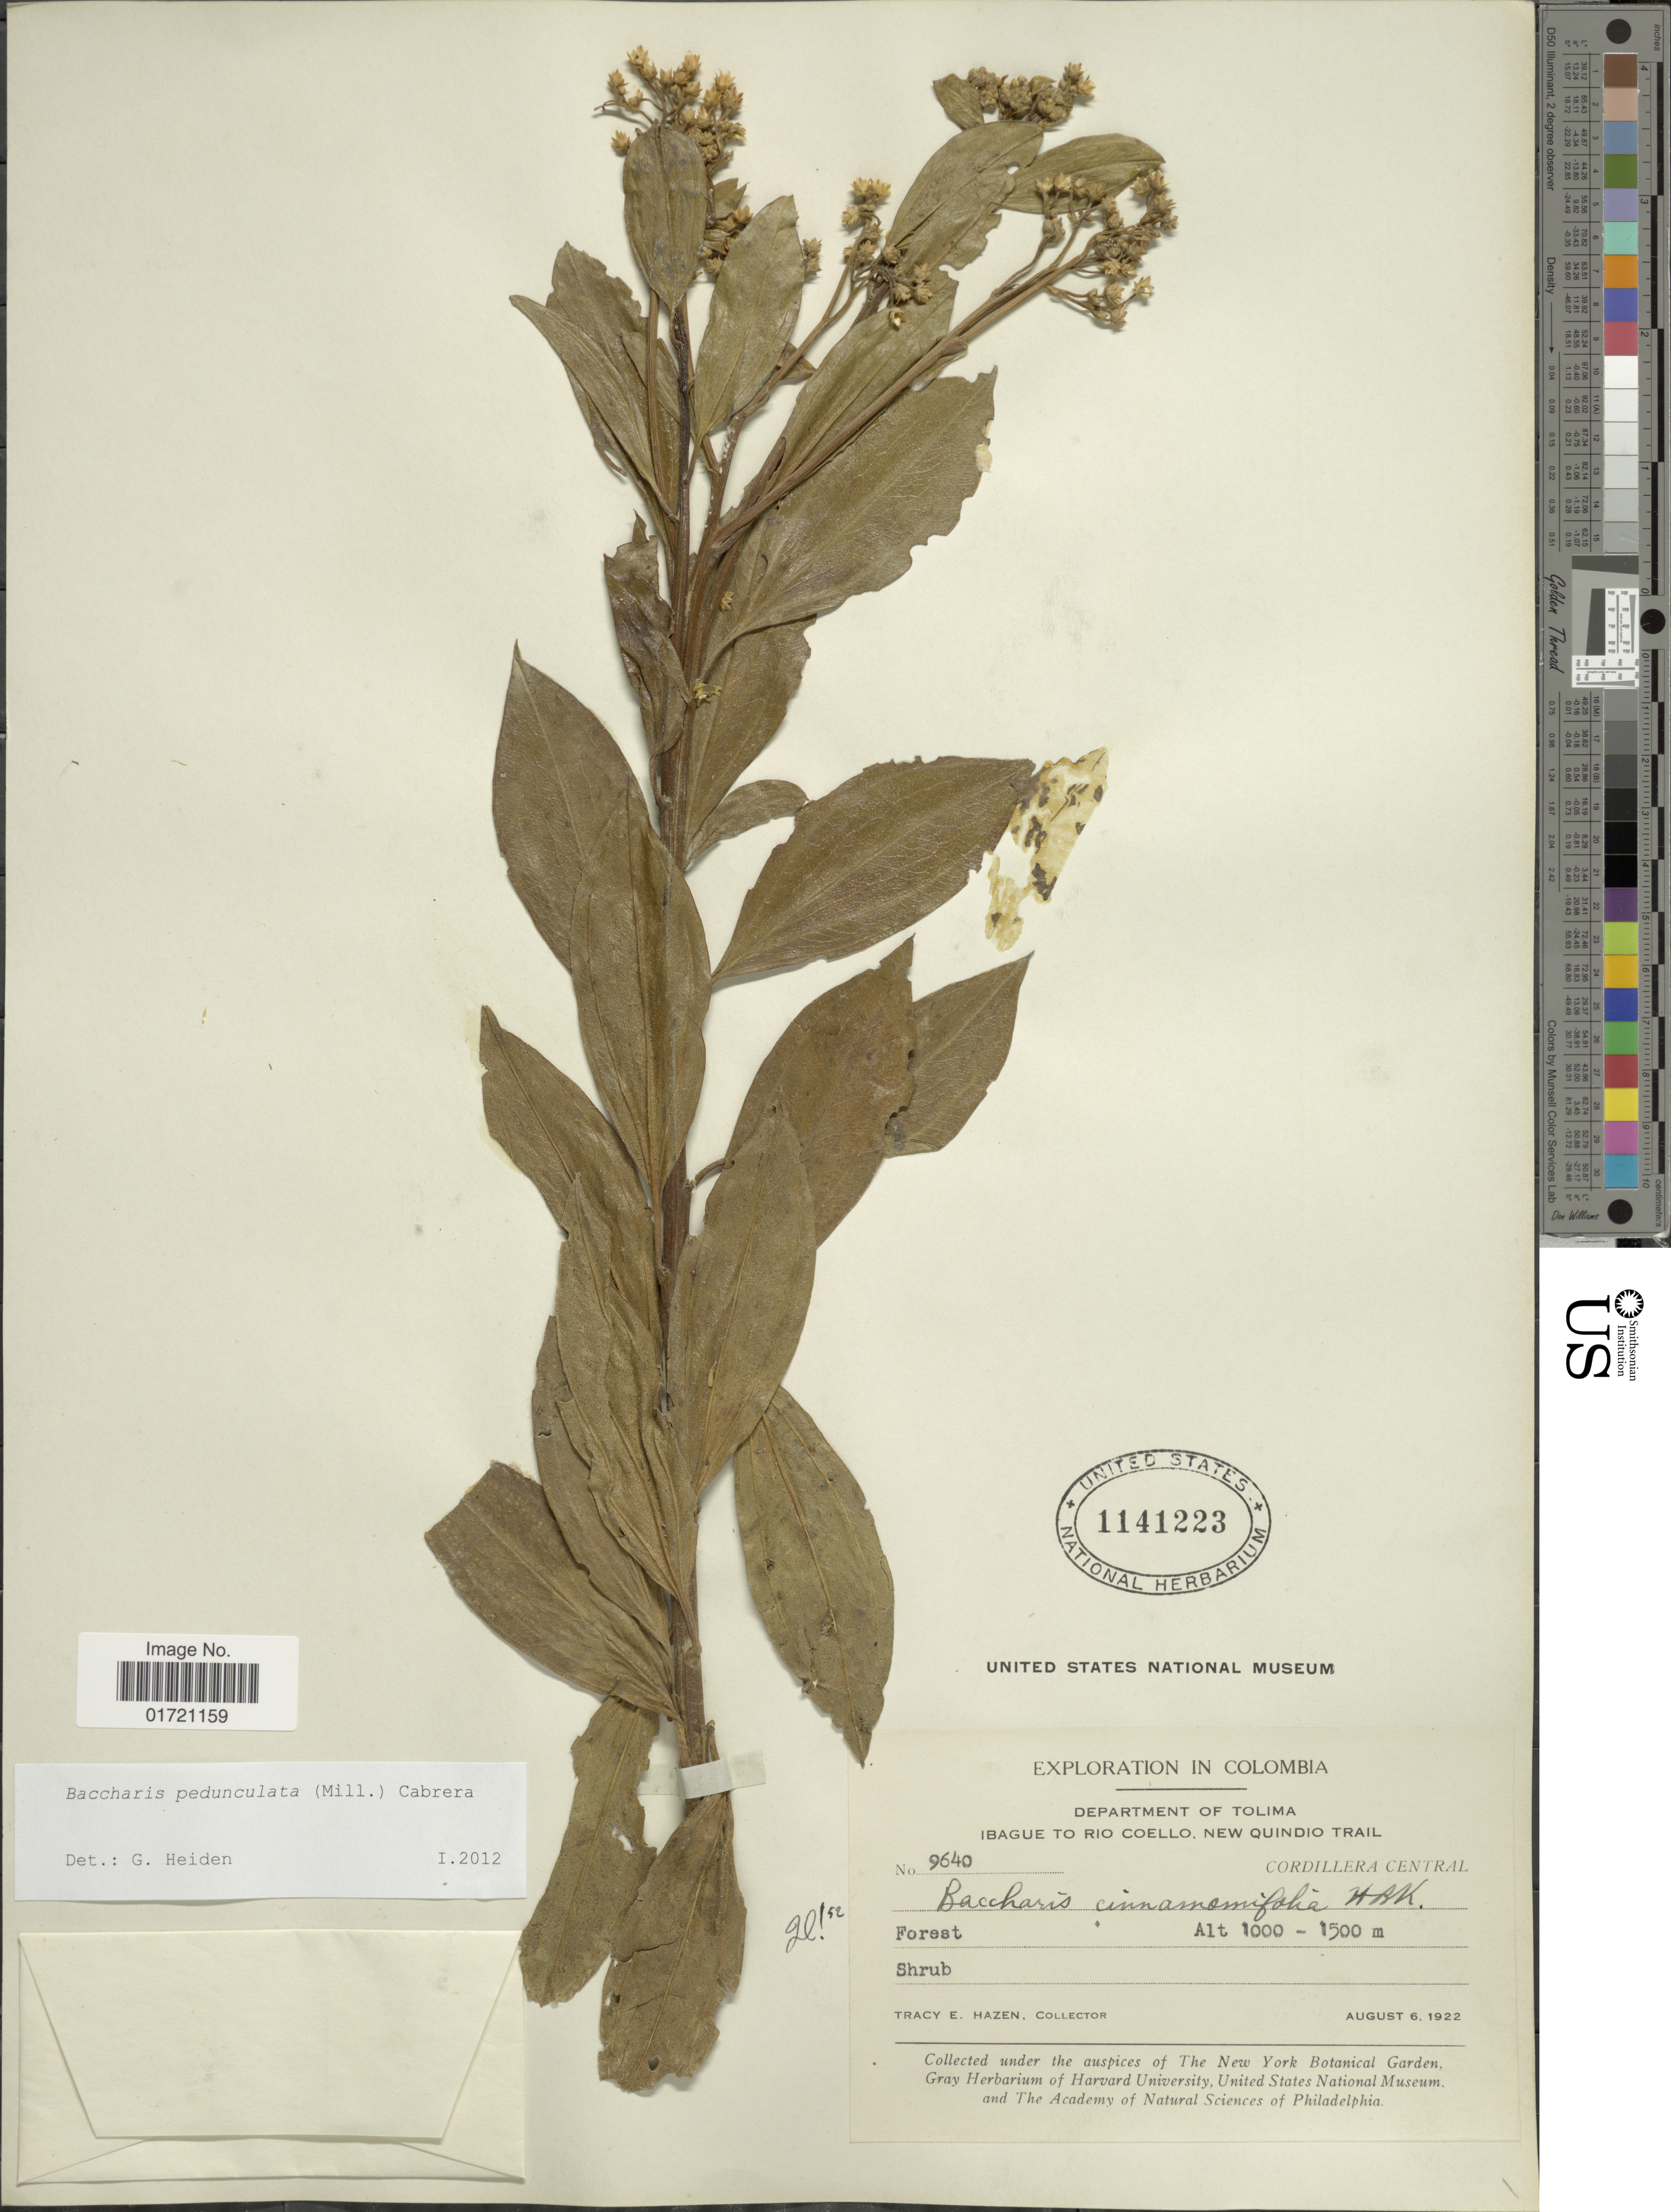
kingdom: Plantae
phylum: Tracheophyta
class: Magnoliopsida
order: Asterales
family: Asteraceae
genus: Baccharis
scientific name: Baccharis pedunculata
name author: (Mill.) Cabrera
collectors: E. P. Killip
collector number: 9640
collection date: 1922-08-06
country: Colombia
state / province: Tolima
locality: Department of Tolima. Ibague to Rio Coello, New Quindio Trail. Cordillera Central. Forest.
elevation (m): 1000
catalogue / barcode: US 1141223